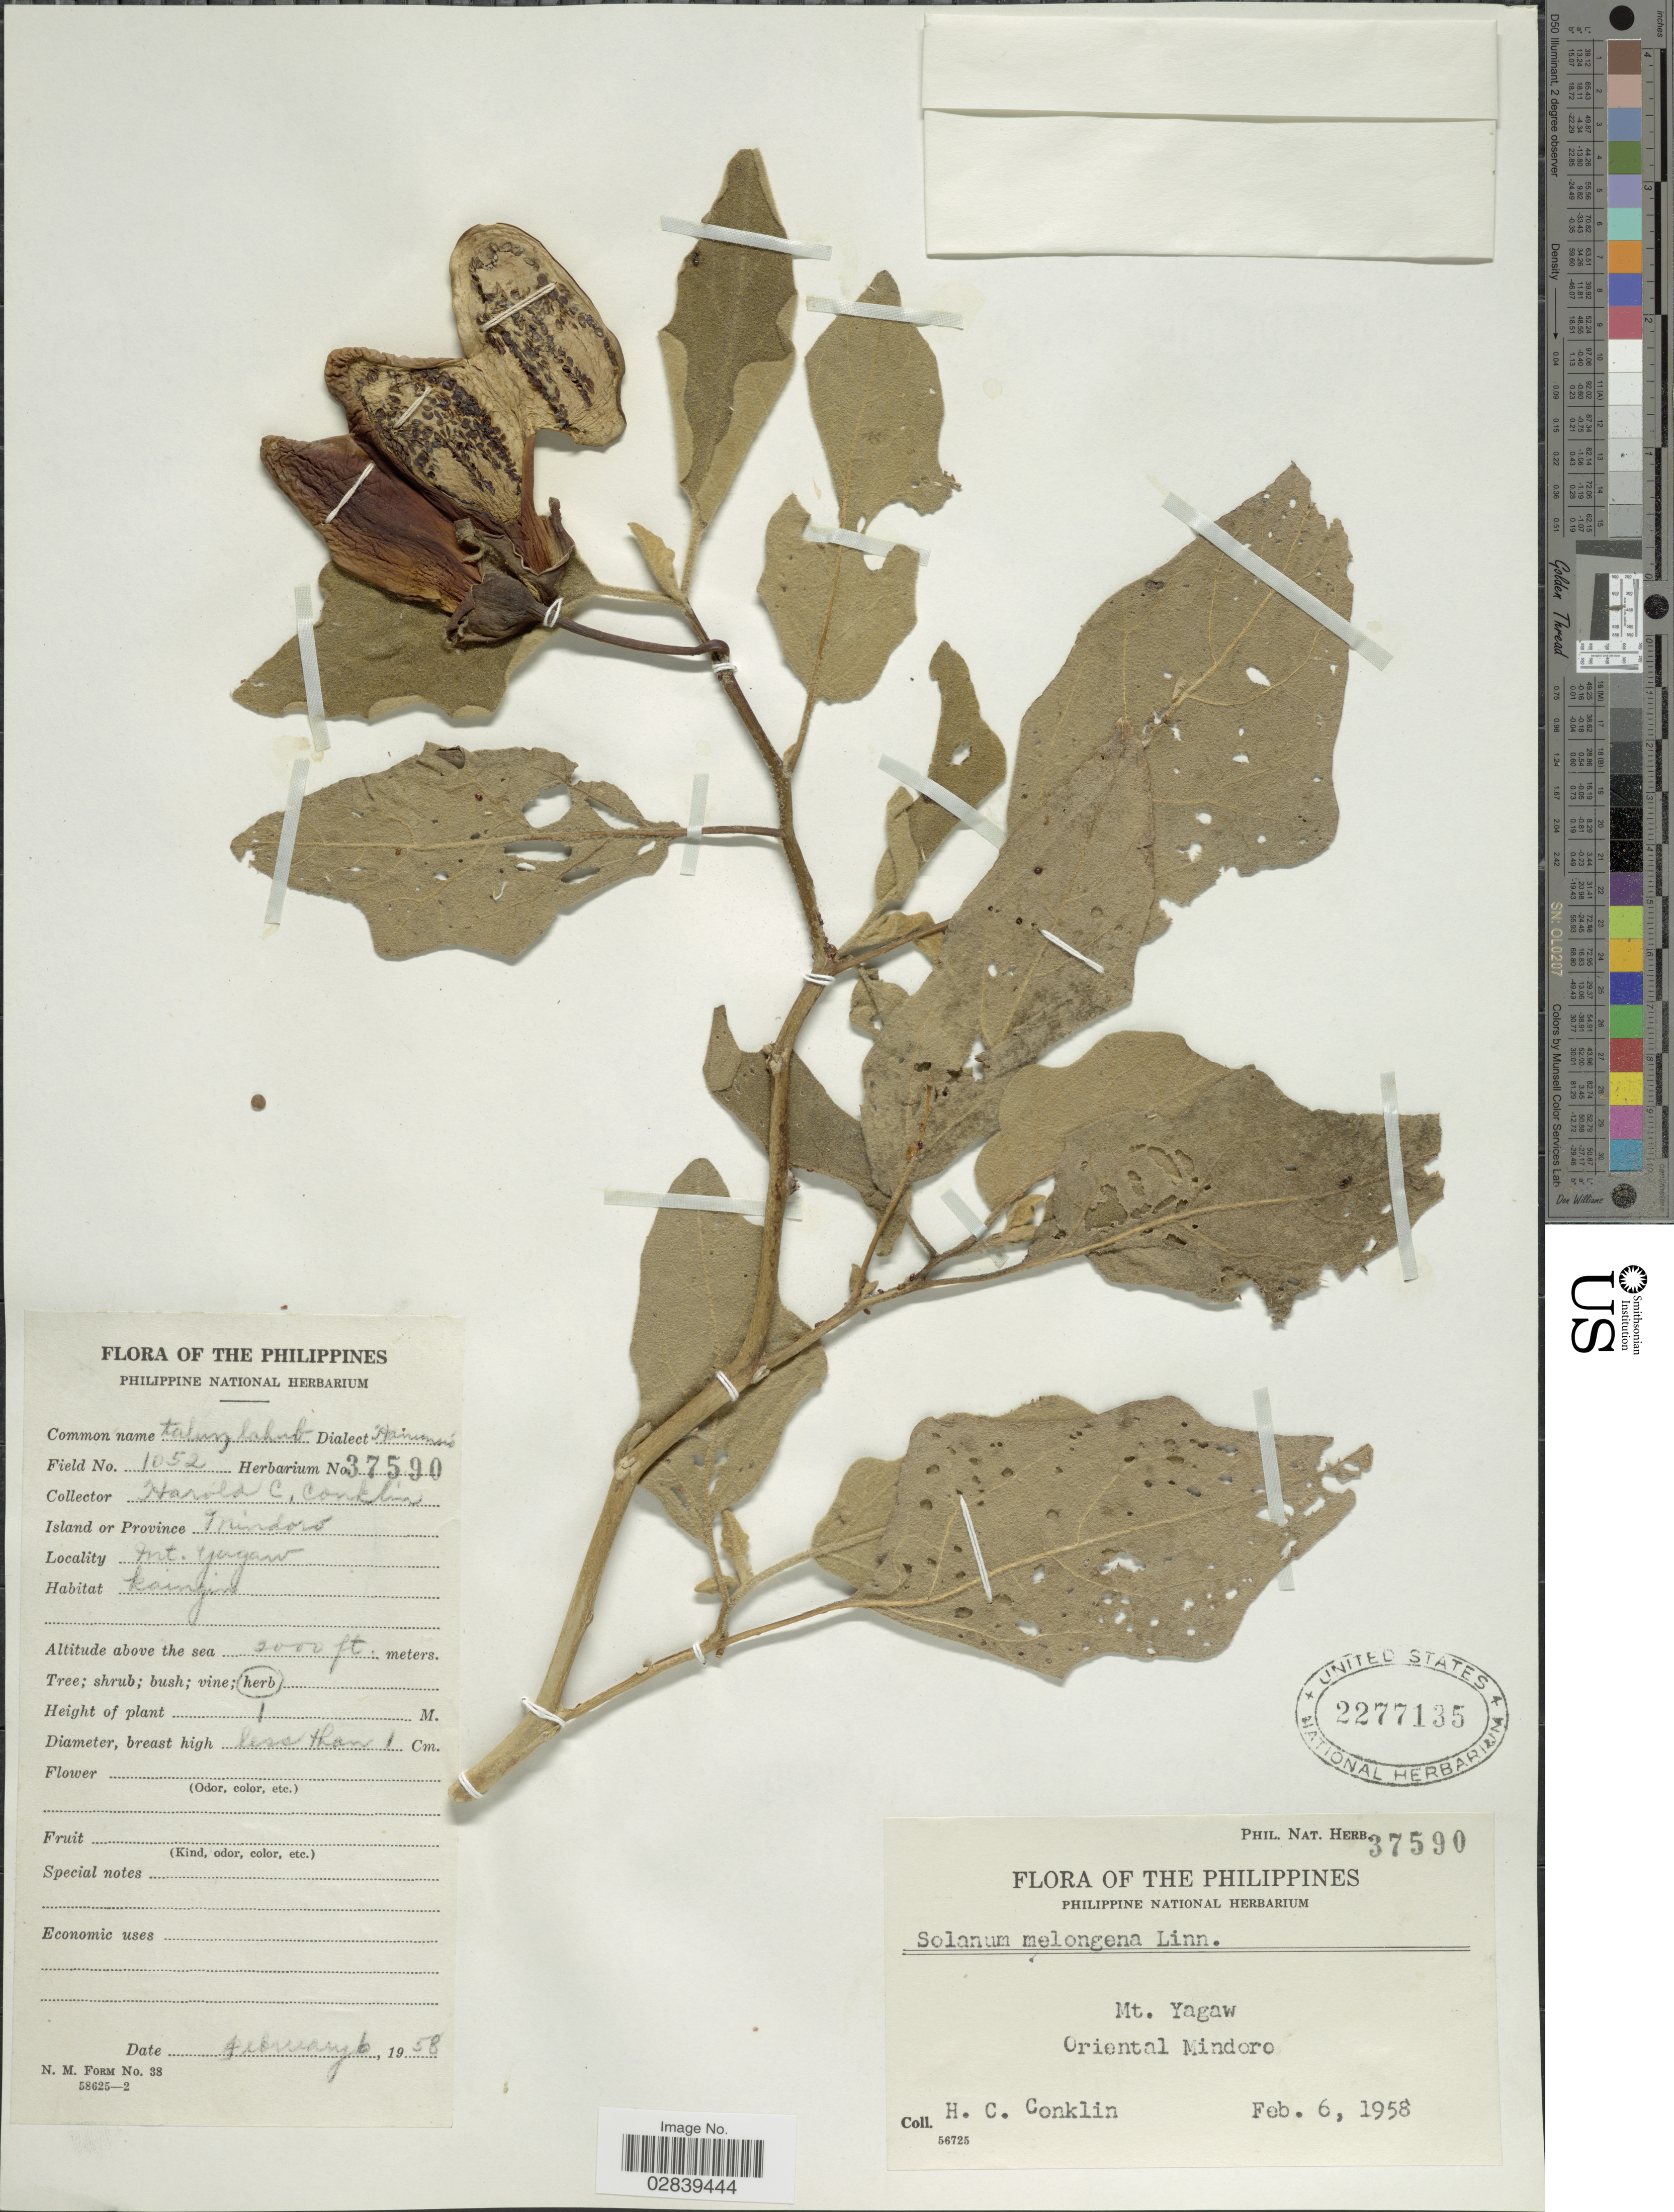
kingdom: Plantae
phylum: Tracheophyta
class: Magnoliopsida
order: Solanales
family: Solanaceae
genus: Solanum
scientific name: Solanum melongena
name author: L.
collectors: H. Conklin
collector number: Phil. Nat. Herb. 37590/ 1052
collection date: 1958-02-06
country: Philippines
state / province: Mimaropa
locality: Mt. Yagaw, Oriental Mindoro.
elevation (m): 610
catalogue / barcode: US 2277135